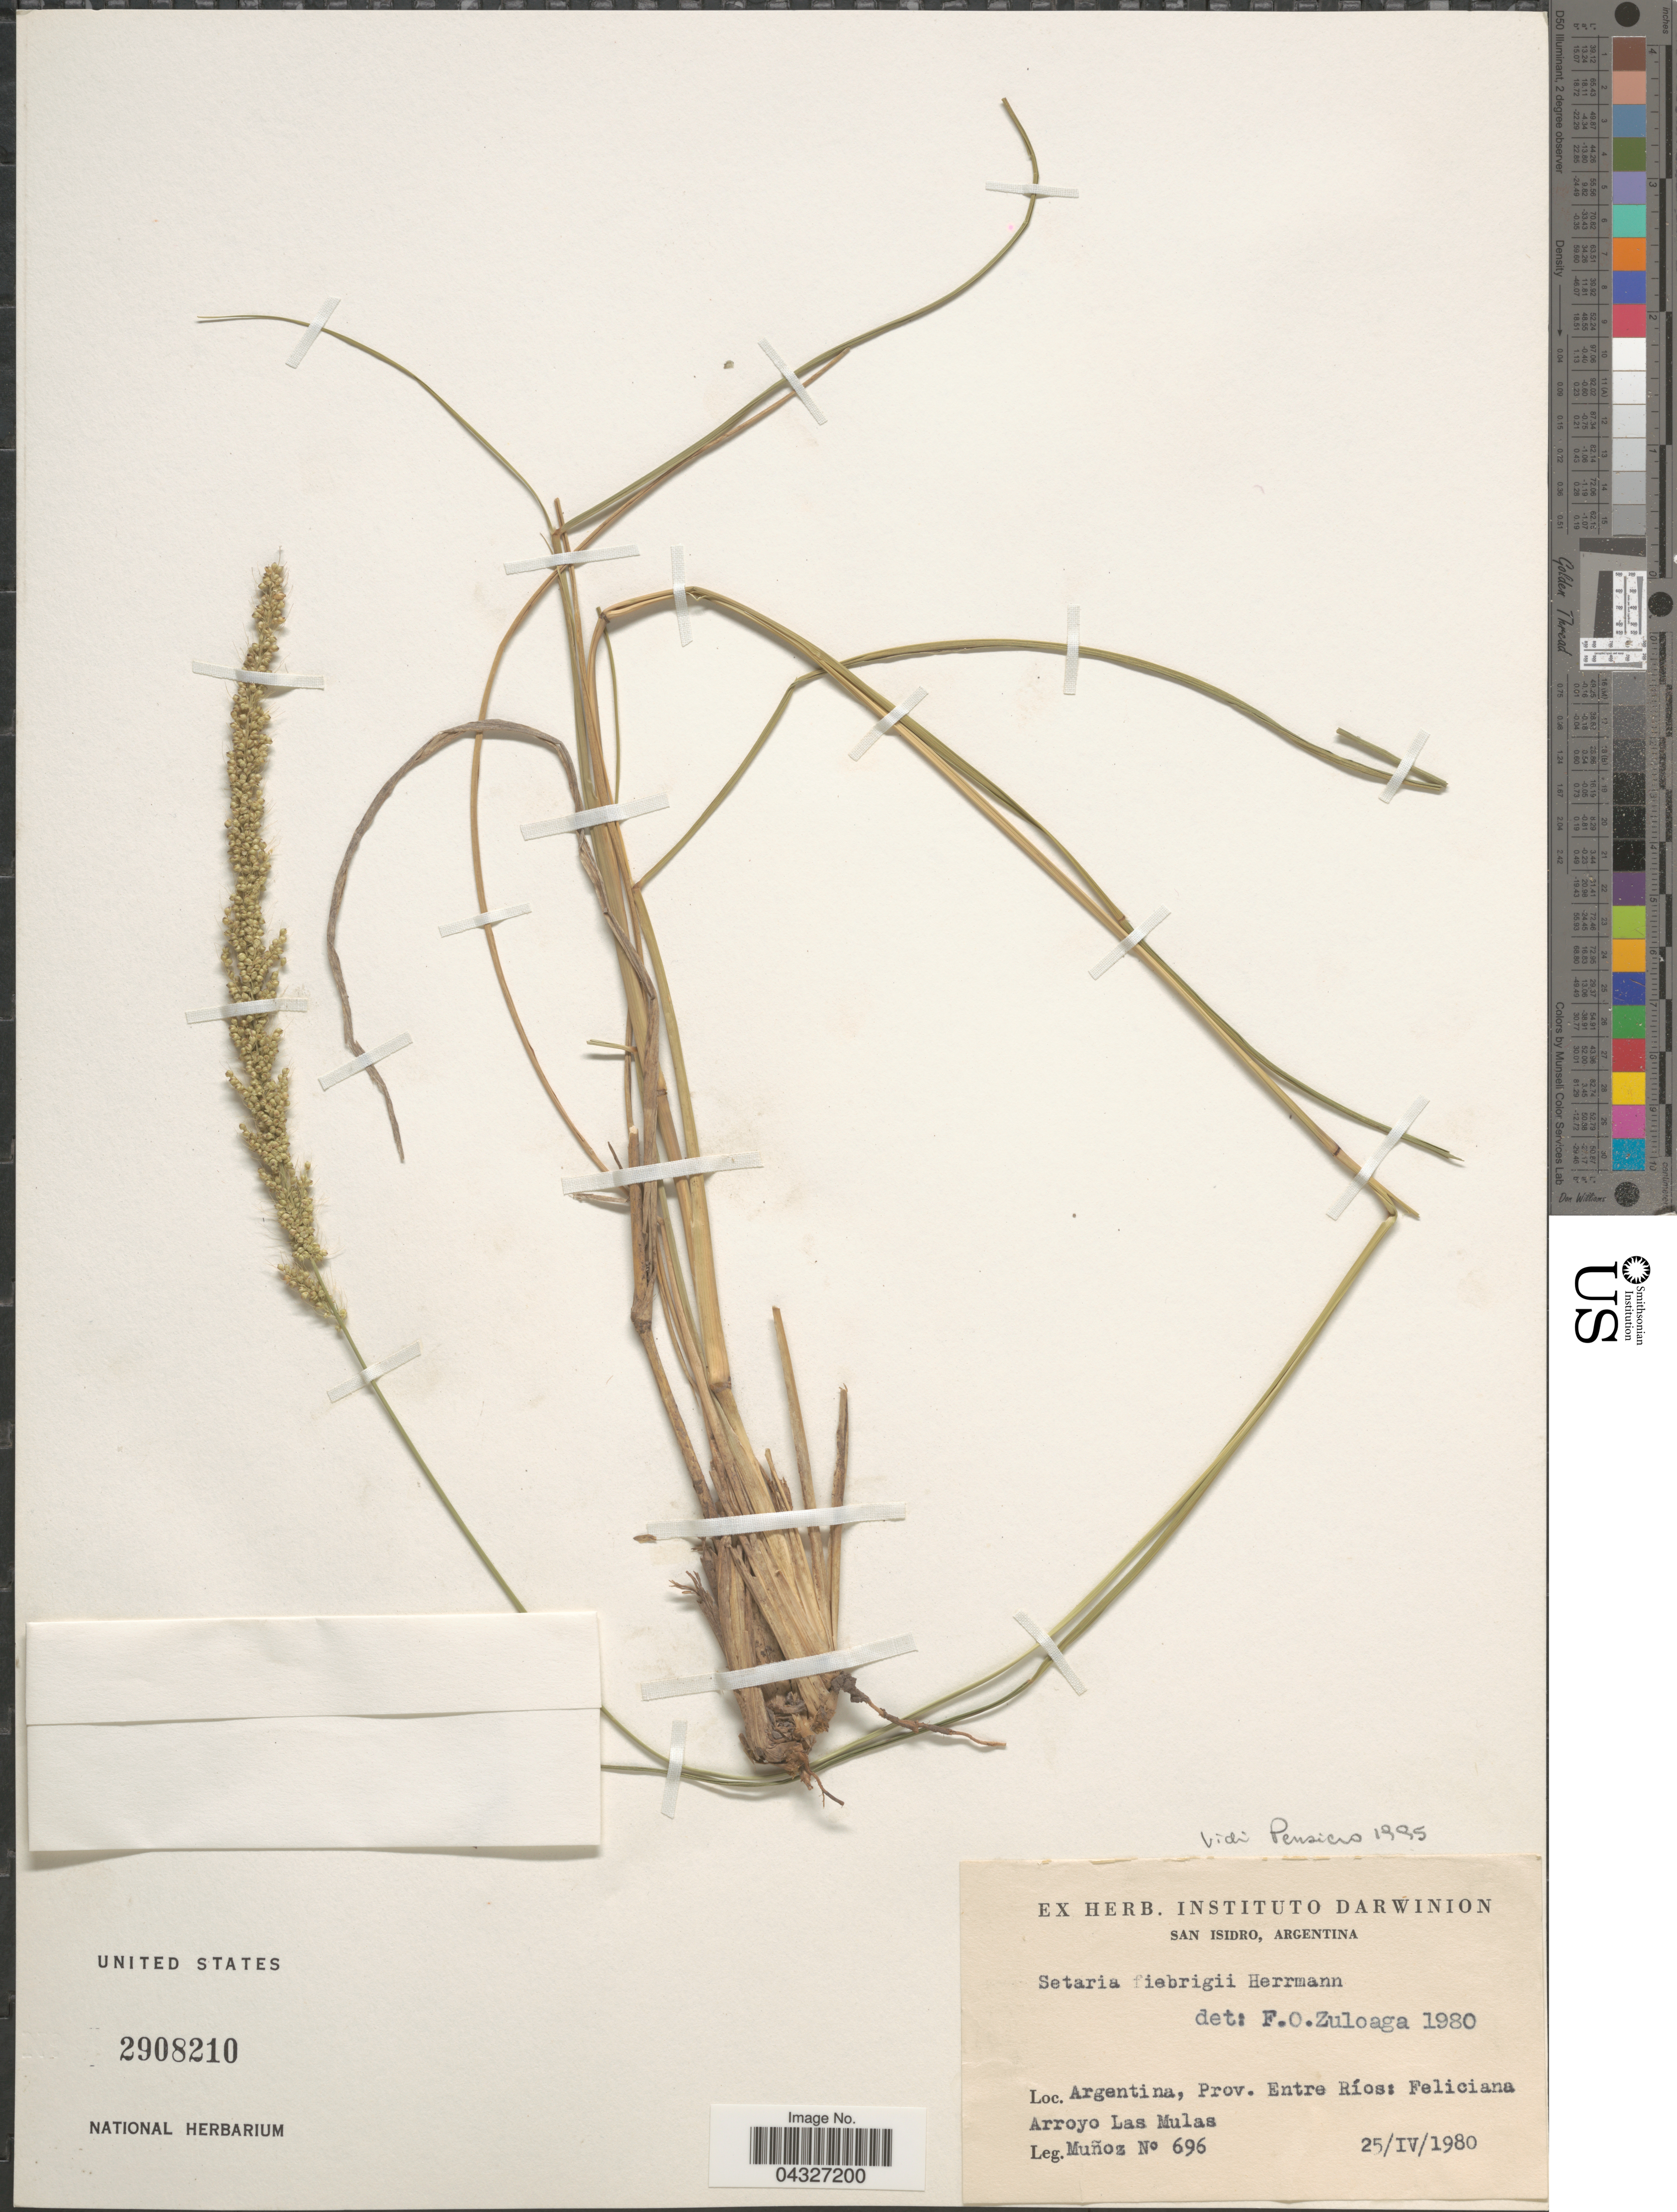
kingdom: Plantae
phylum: Tracheophyta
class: Liliopsida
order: Poales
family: Poaceae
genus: Setaria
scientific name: Setaria fiebrigii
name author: R.A.W. Herrm.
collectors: Muñoz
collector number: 696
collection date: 1980-04-25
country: Argentina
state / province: Entre Rios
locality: Feliciana. Arroyo Las Mulas.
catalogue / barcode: US 2908210